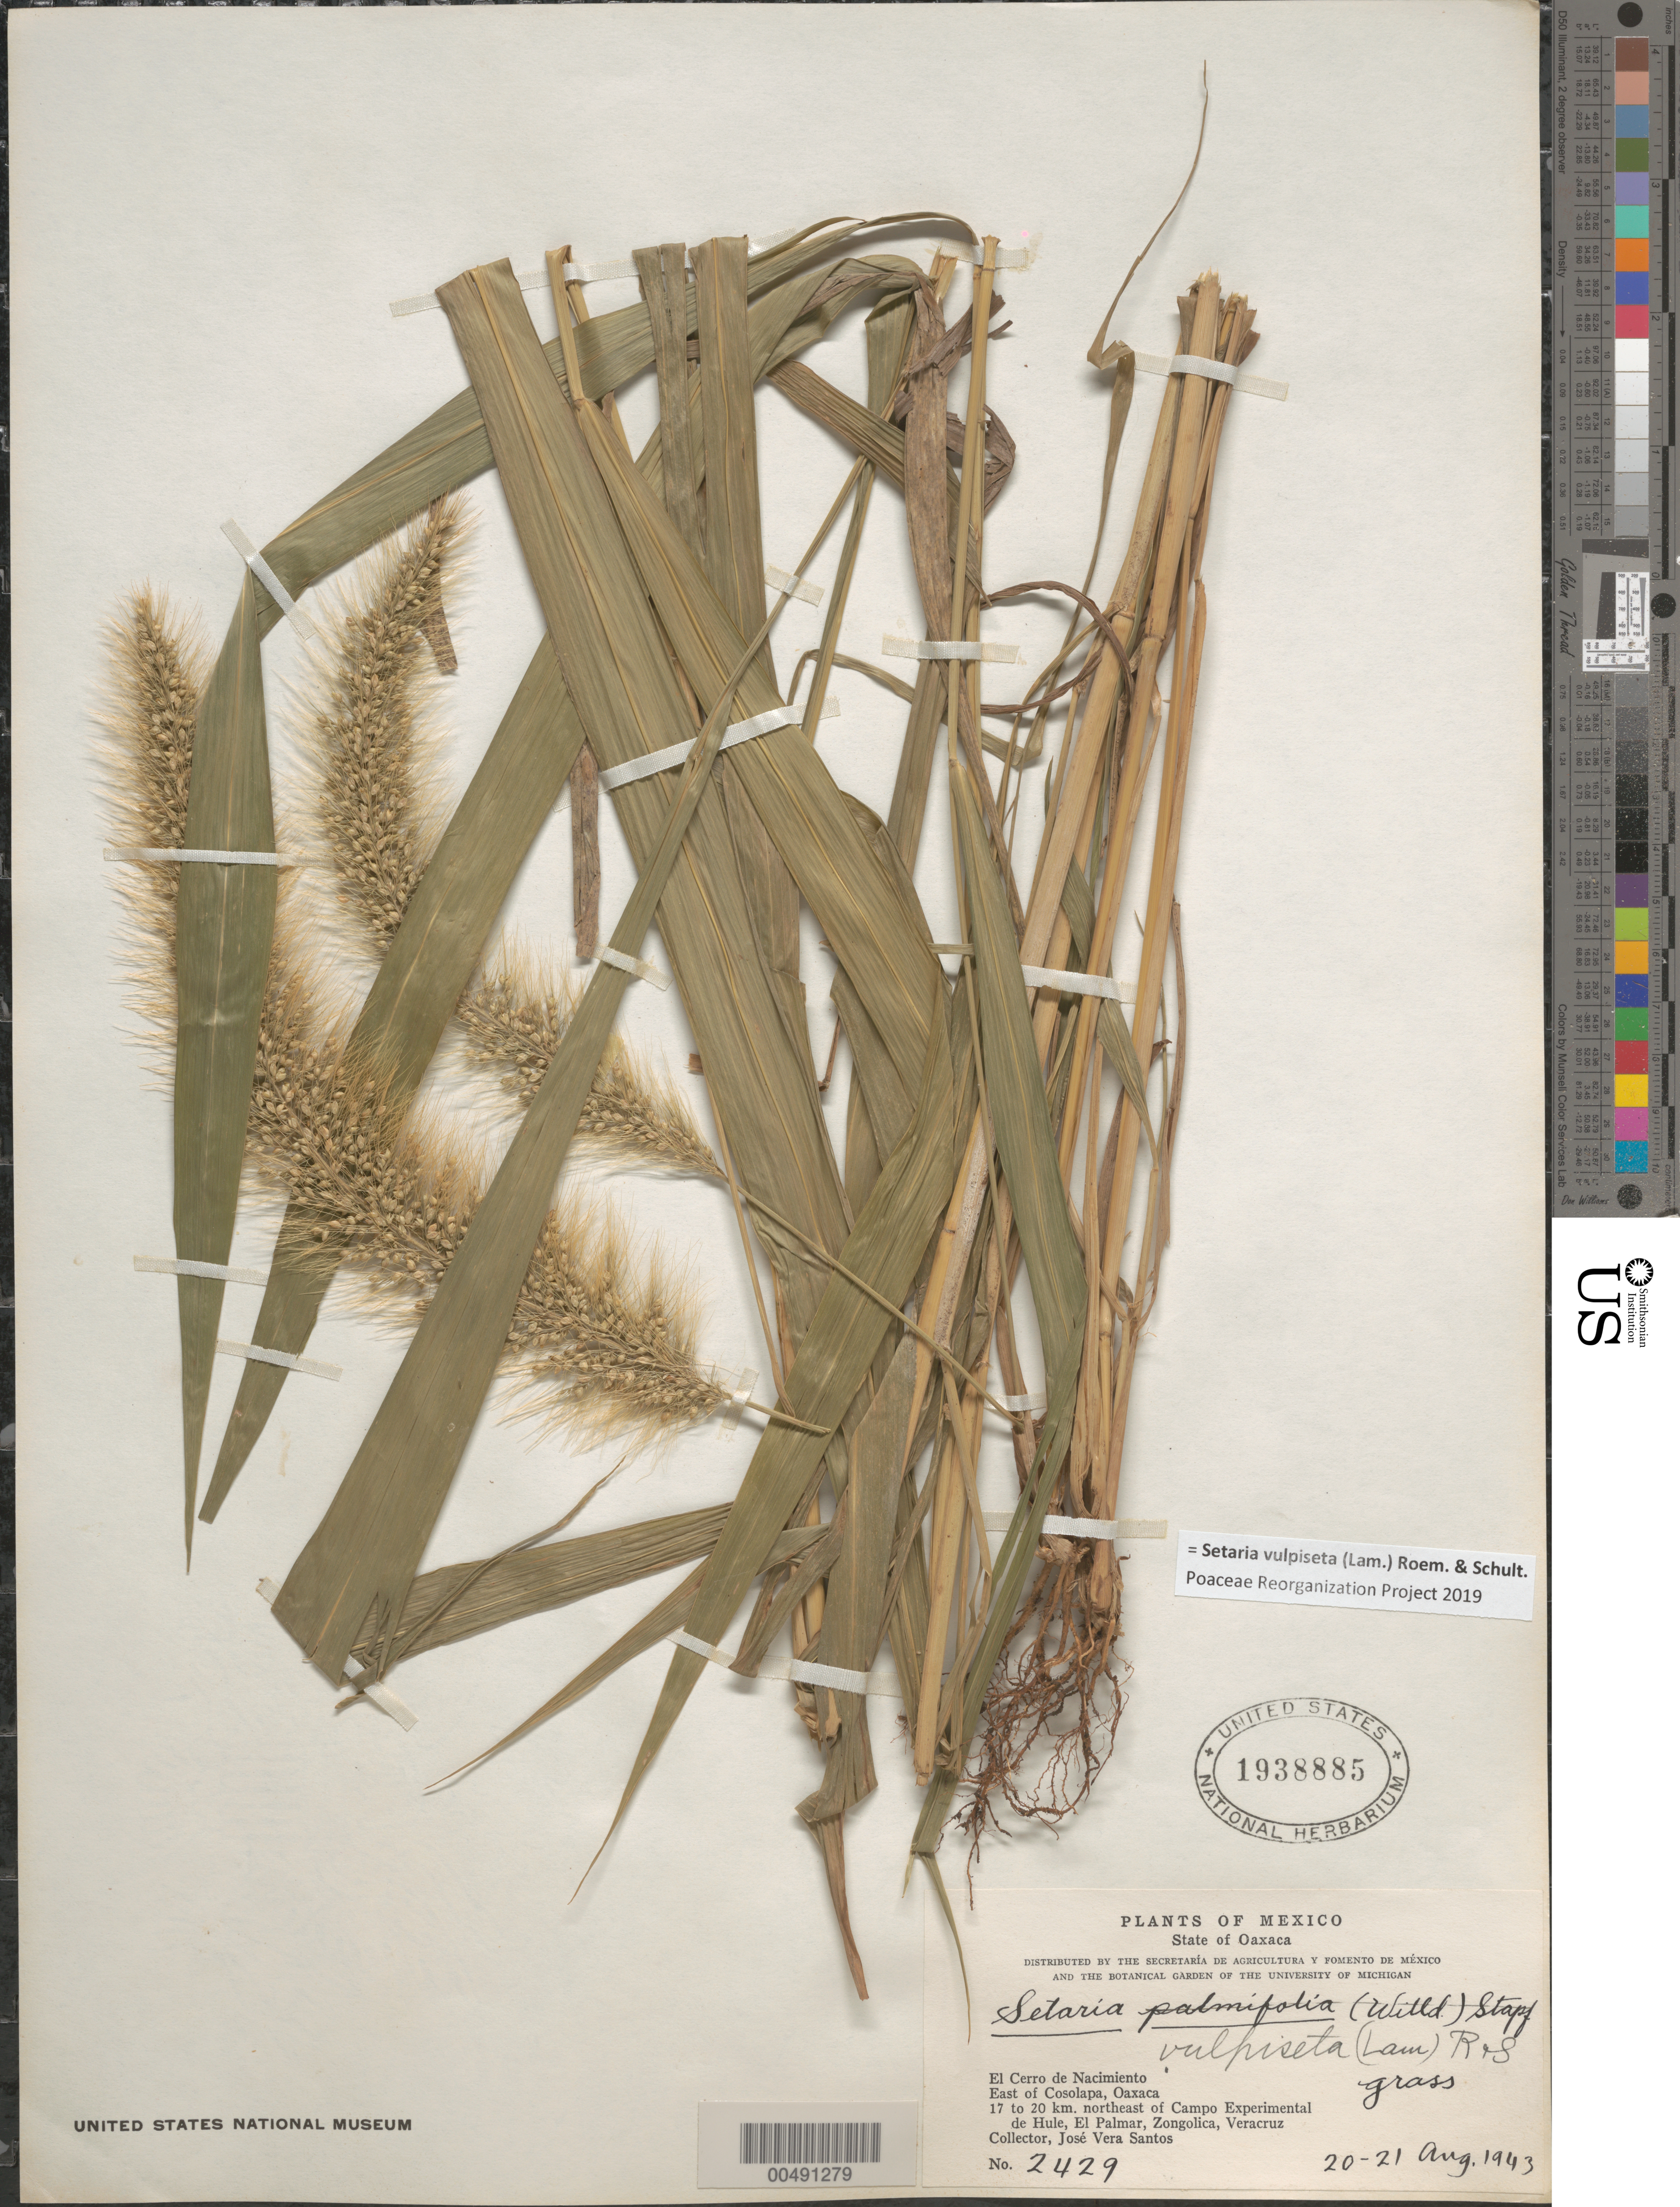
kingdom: Plantae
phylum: Tracheophyta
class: Liliopsida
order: Poales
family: Poaceae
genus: Setaria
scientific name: Setaria vulpiseta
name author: (Lam.) Roem. & Schult.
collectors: J. V. Santos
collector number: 2429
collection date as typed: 20 Aug 1943 to 21 Aug 1943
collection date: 1943-08-20/1943-08-21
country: Mexico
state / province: Oaxaca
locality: El Cerro de Nacimiento, E of Cosolapa, Oax., 17 to 20 km NE of Campo Experimental de Hule, El Palmar, Zongolica, Ver.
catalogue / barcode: US 1938885